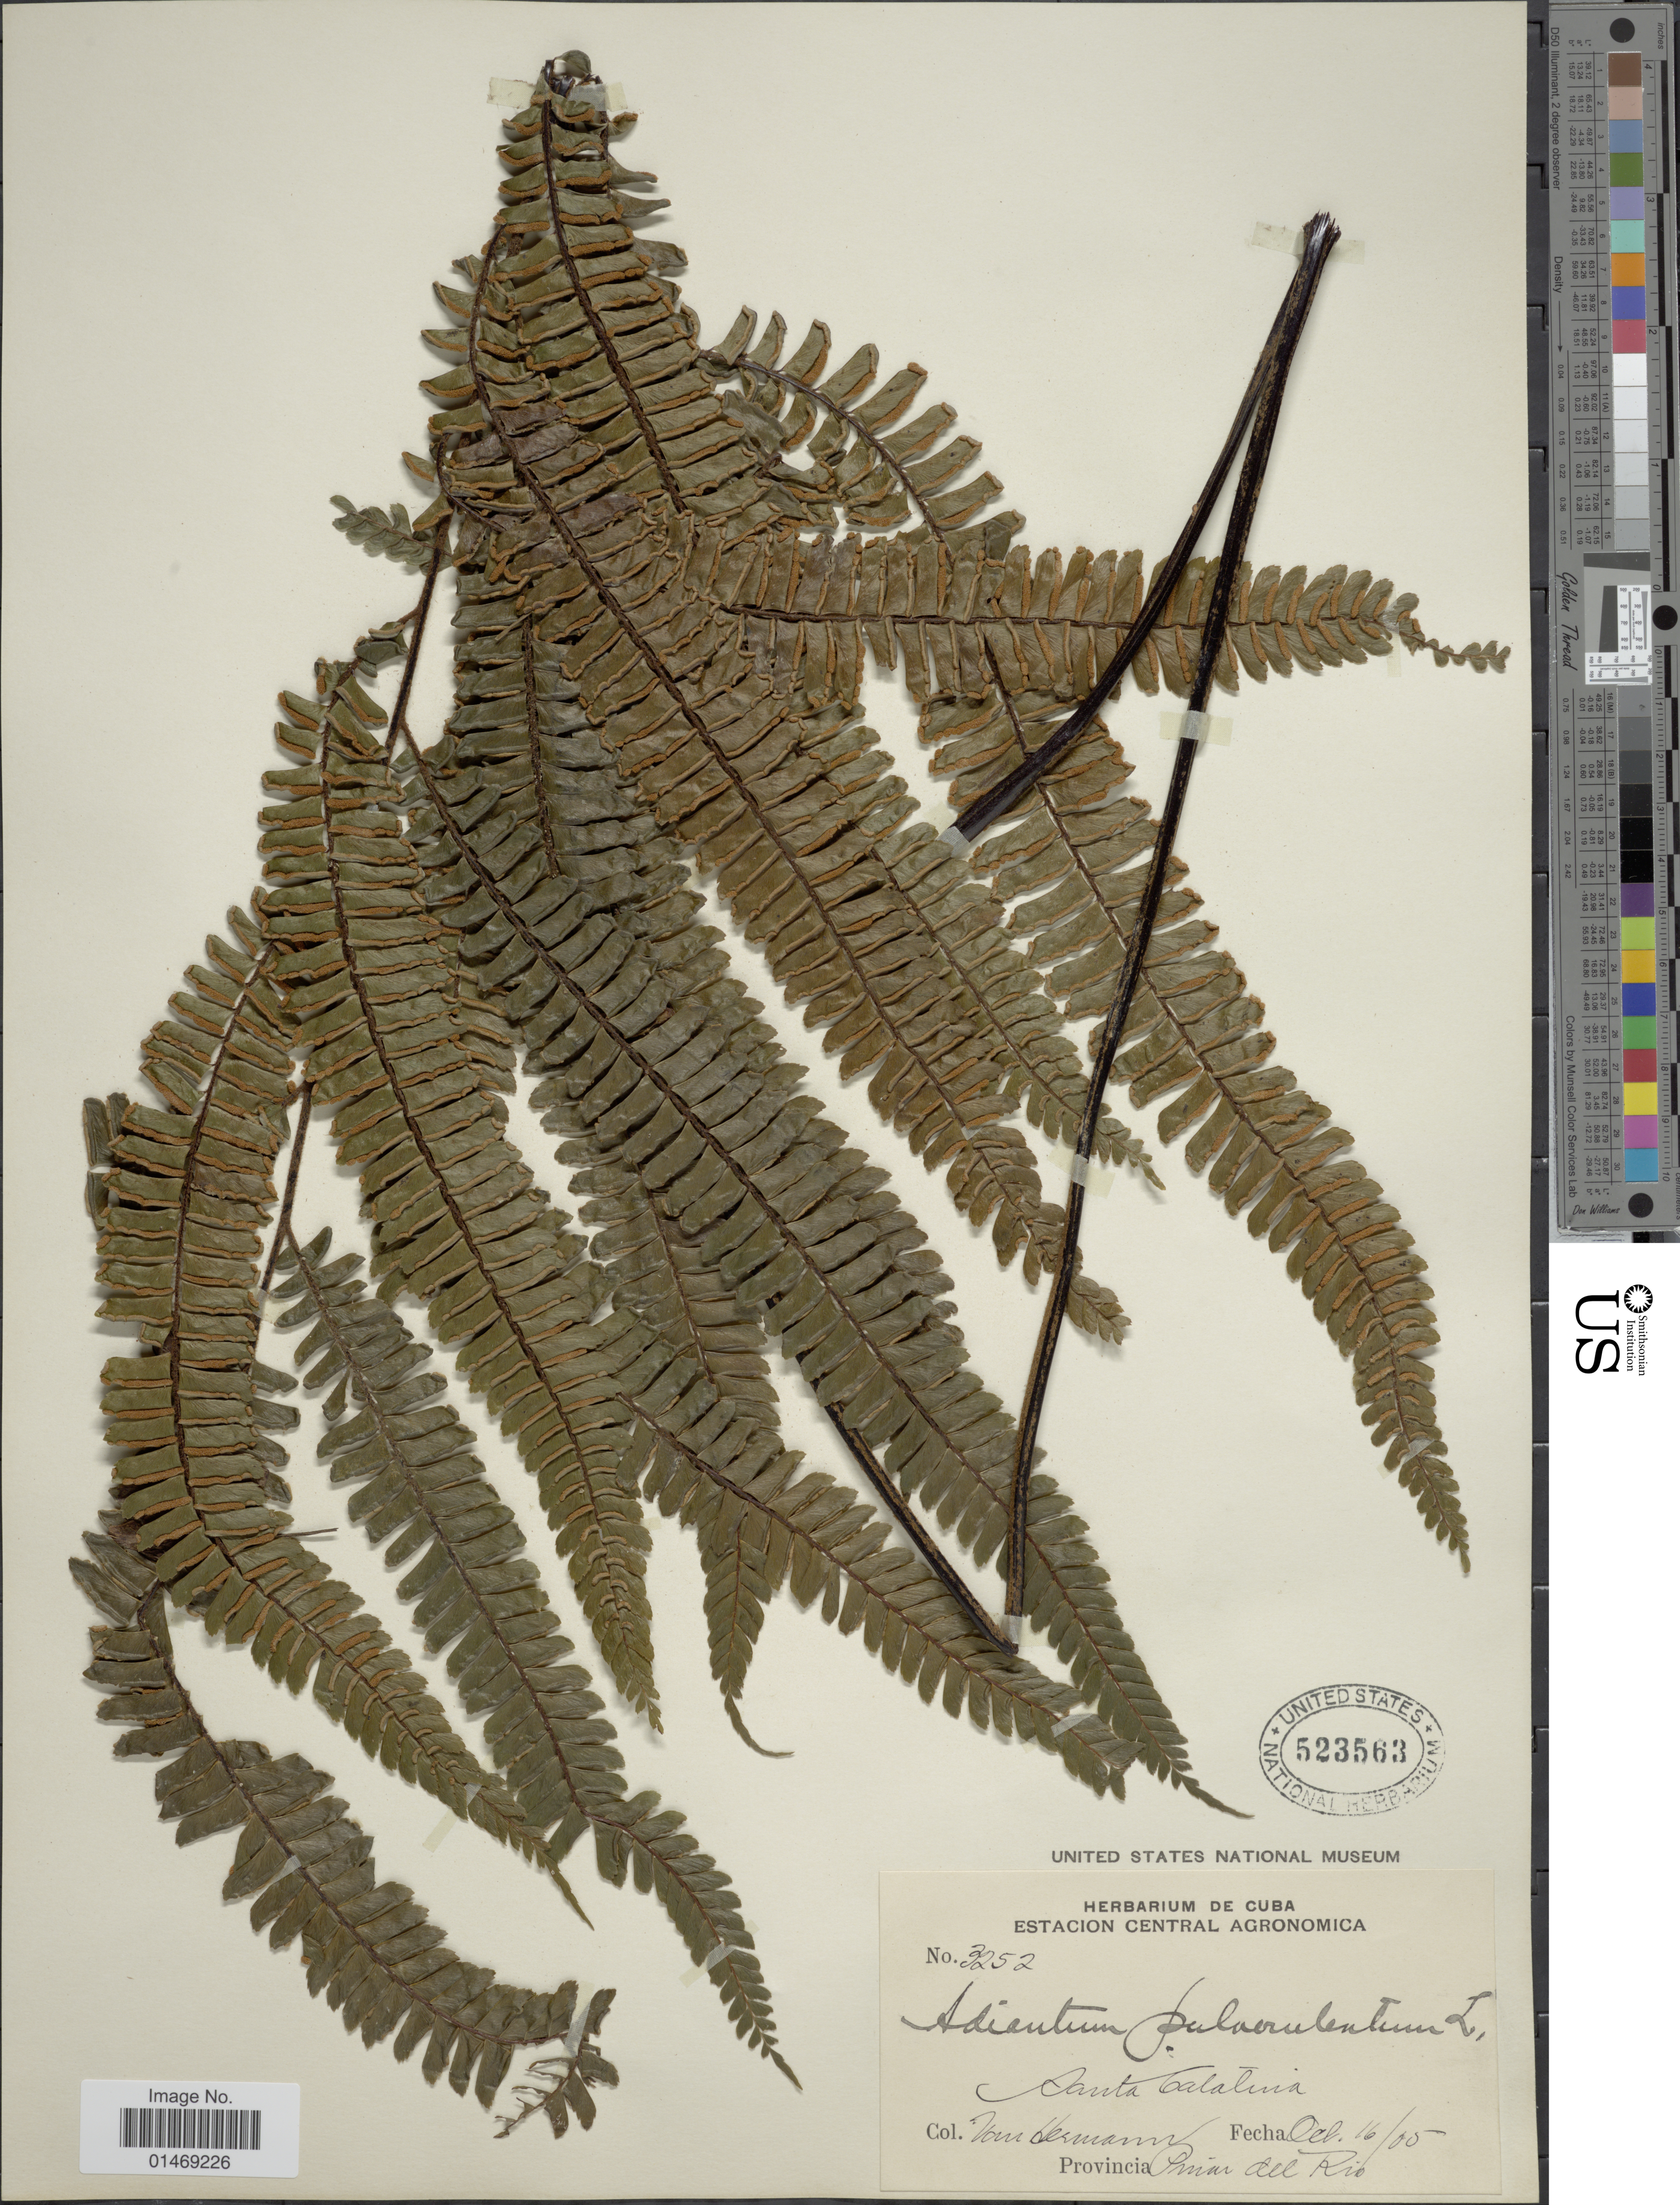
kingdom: Plantae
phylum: Tracheophyta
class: Polypodiopsida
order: Polypodiales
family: Pteridaceae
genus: Adiantum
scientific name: Adiantum pulverulentum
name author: L.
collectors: Van Hermann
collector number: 3252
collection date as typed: Transcribed d/m/y: 16/10/5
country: Cuba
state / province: Pinar del Río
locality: Santa Catalina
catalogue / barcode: US 523563